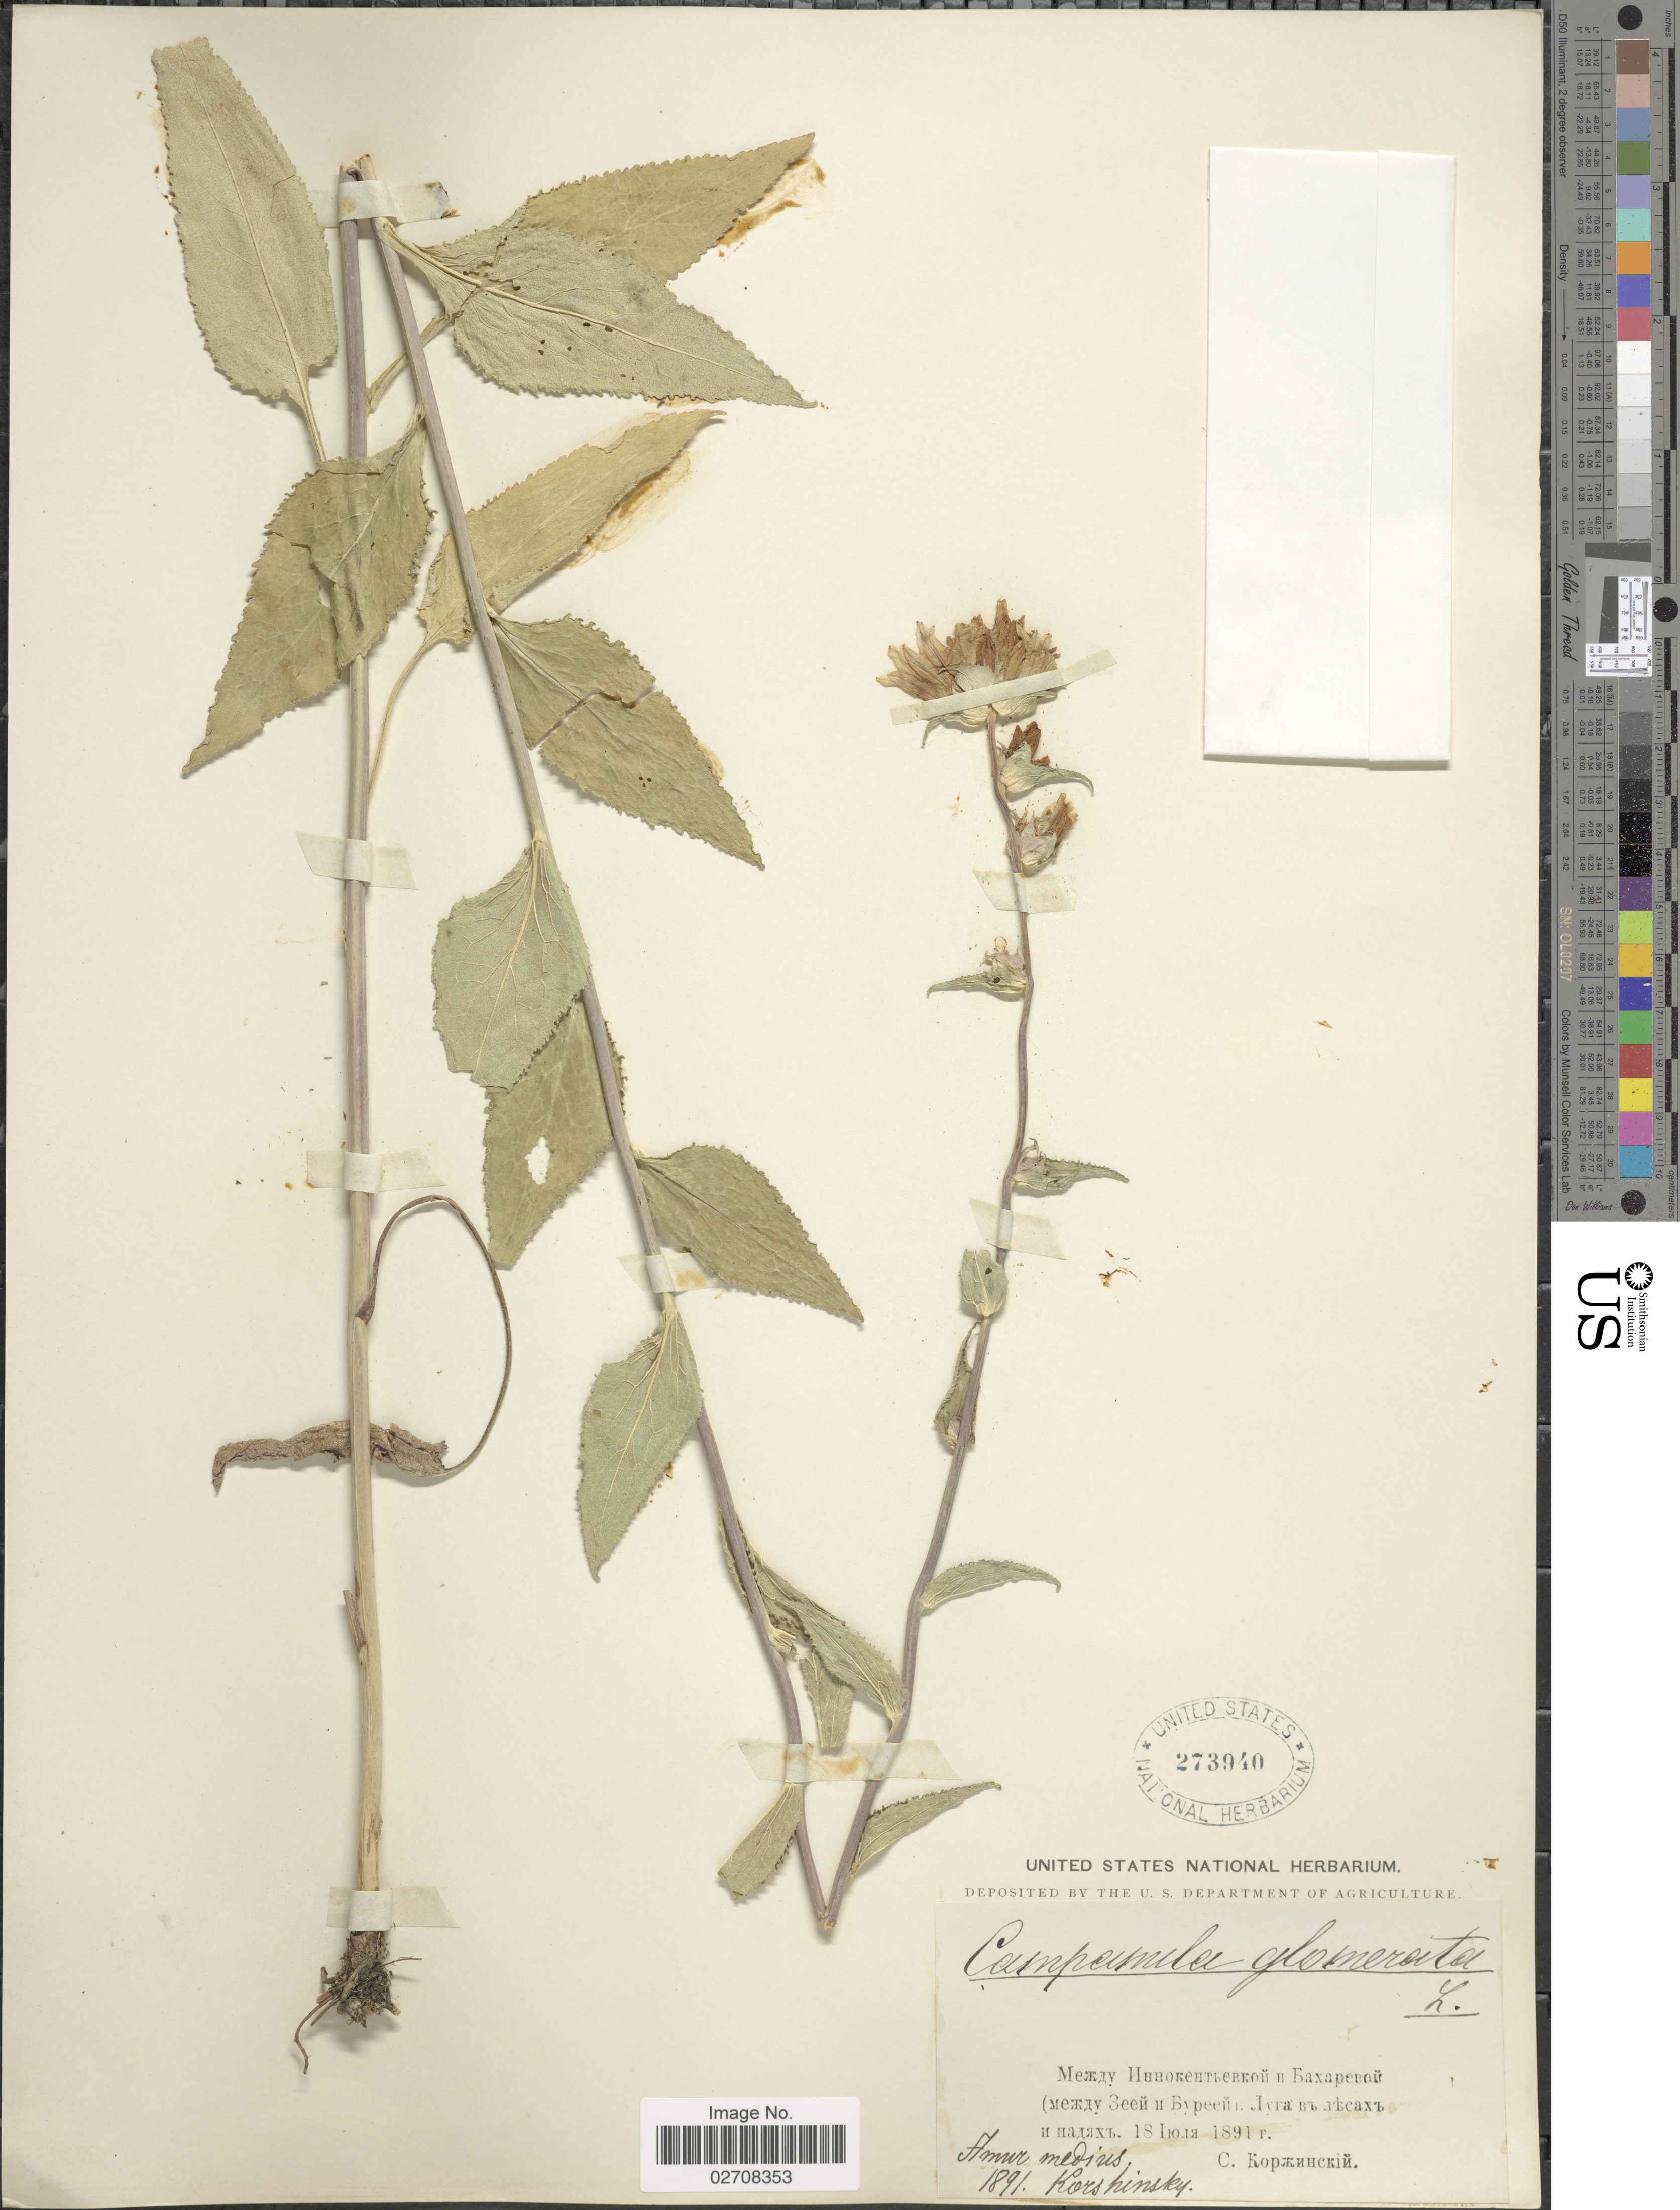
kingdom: Plantae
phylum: Tracheophyta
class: Magnoliopsida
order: Asterales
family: Campanulaceae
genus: Campanula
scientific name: Campanula glomerata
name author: L.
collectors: Korshinsky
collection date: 1891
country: Russian Federation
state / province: Amur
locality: Amur medius.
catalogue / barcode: US 273940